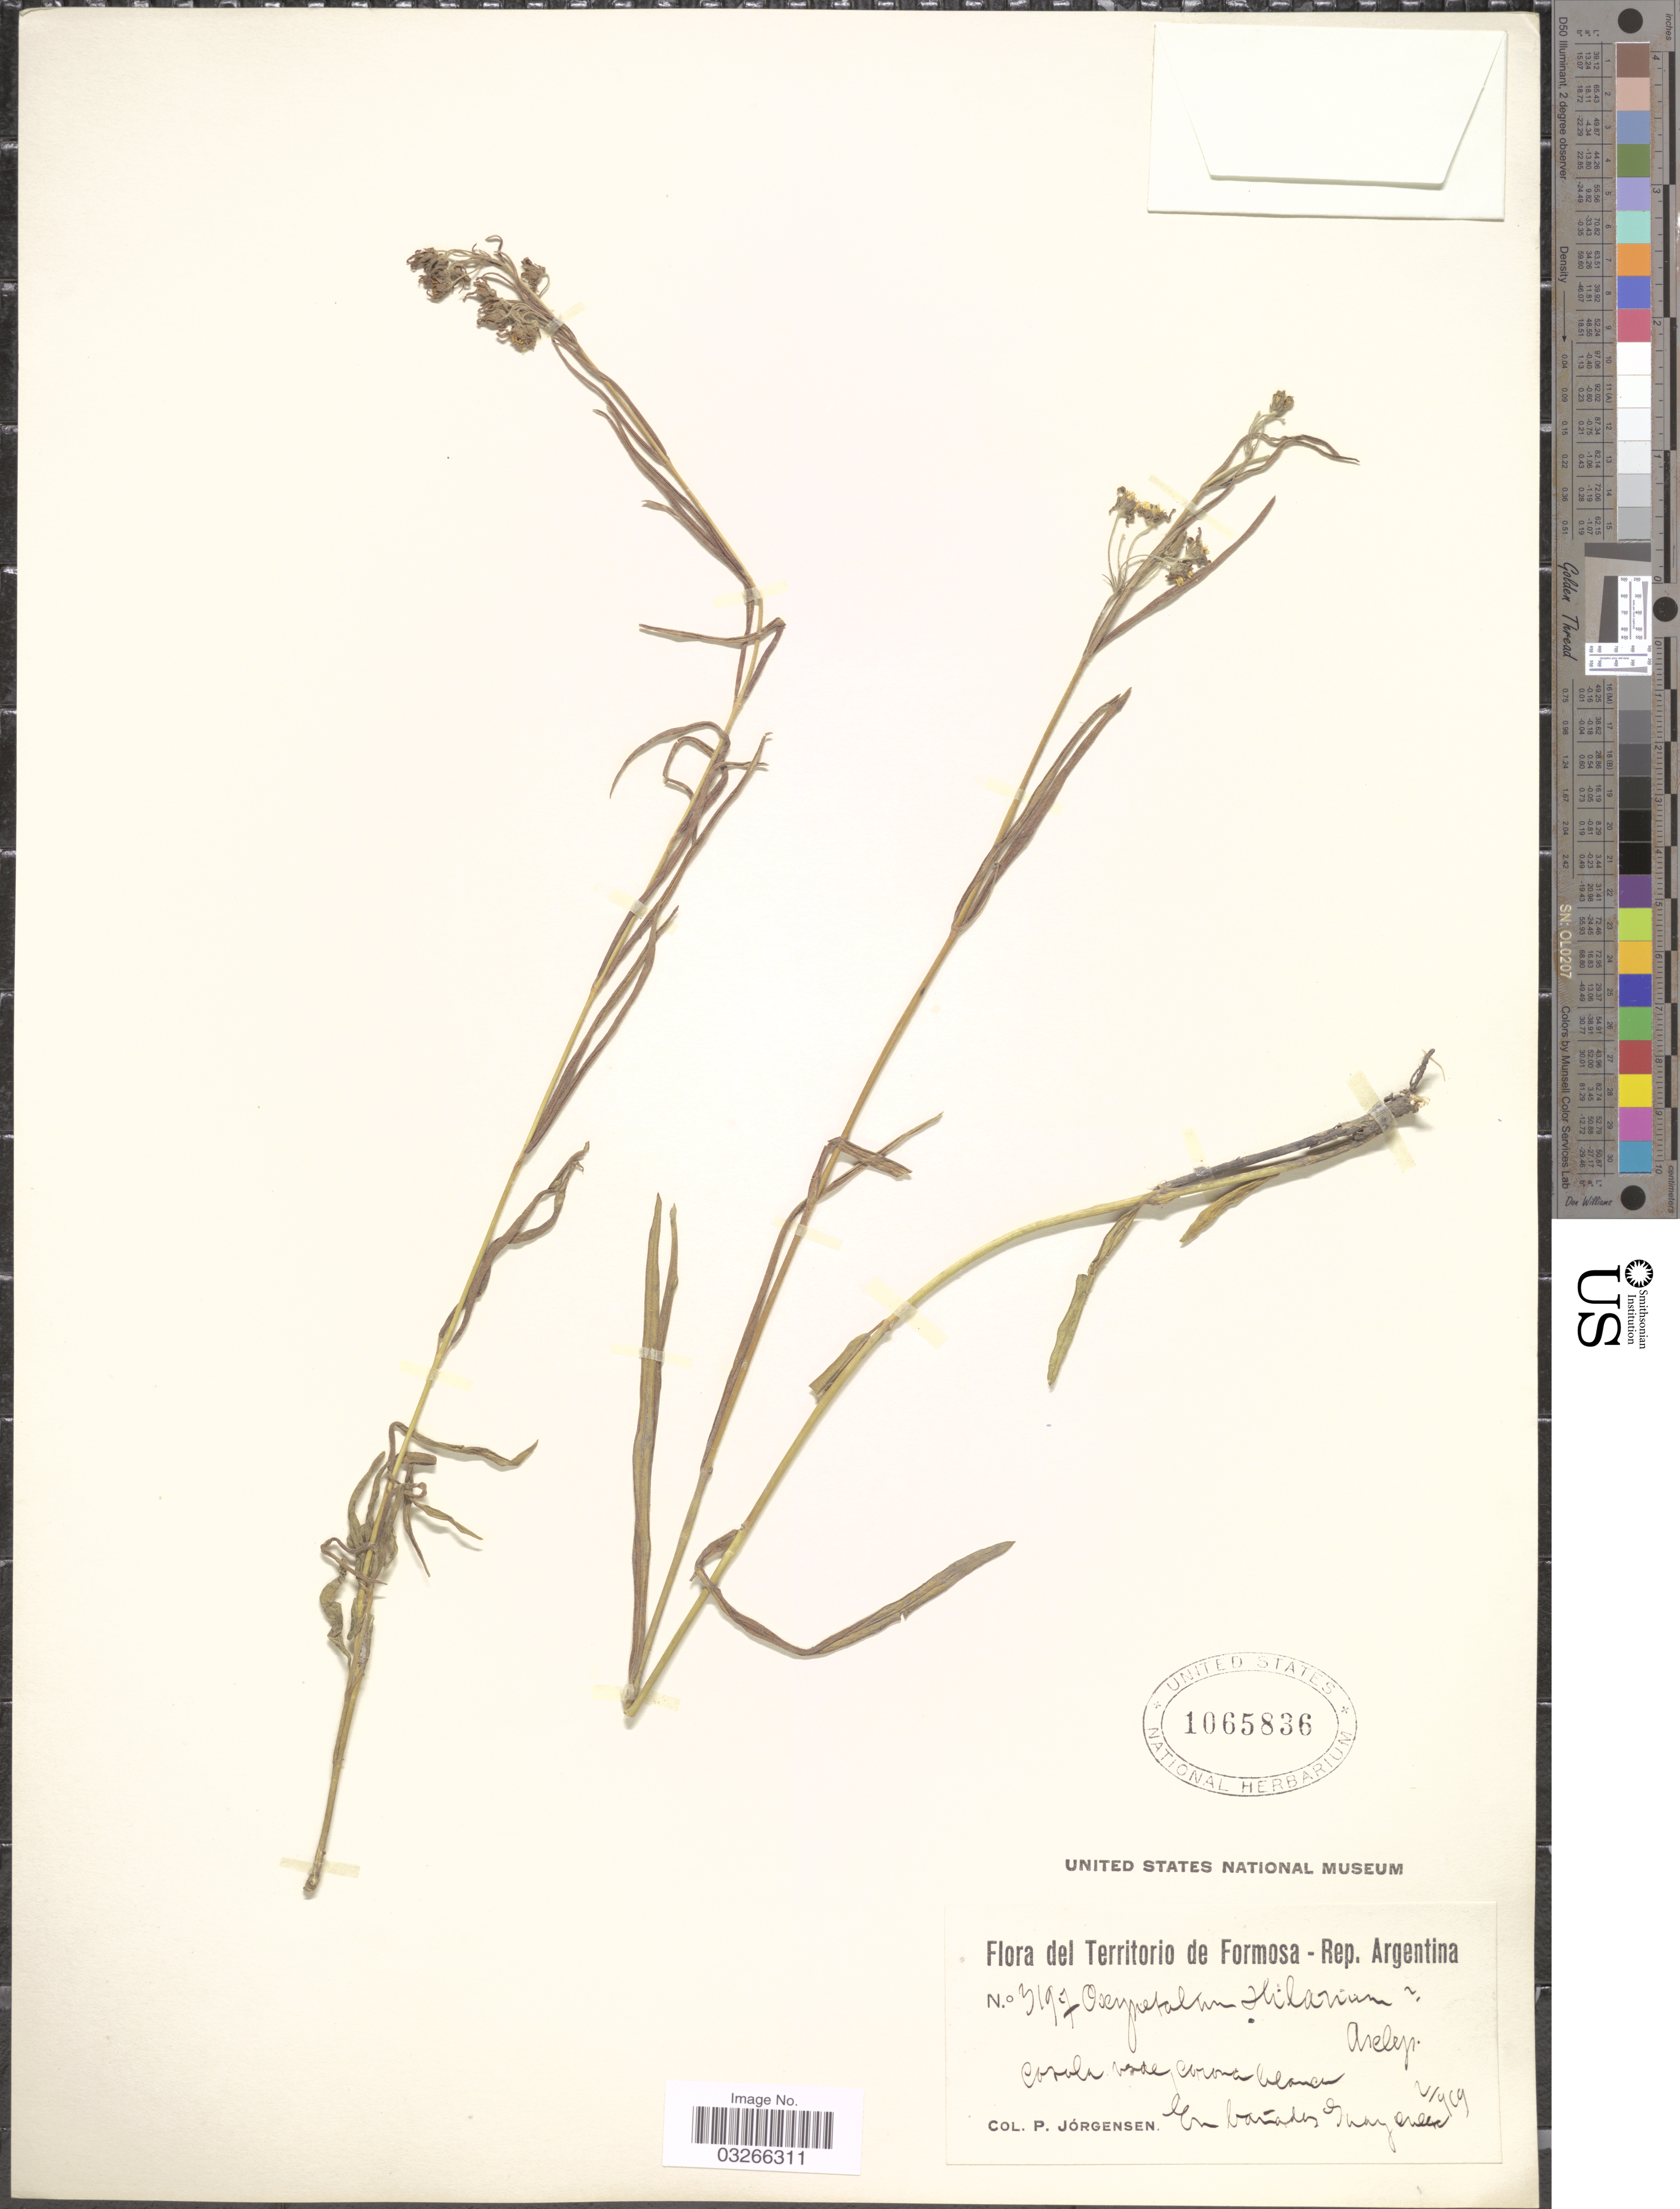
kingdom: Plantae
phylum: Tracheophyta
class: Magnoliopsida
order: Gentianales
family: Apocynaceae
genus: Oxypetalum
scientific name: Oxypetalum hilarianum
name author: E. Fourn.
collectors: P. Jörgensen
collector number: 3197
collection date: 1919-02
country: Argentina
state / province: Formosa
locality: Territorio de Formosa - Rep. Argentina, En banades [interpreted] Guaycolec.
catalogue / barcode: US 1065836